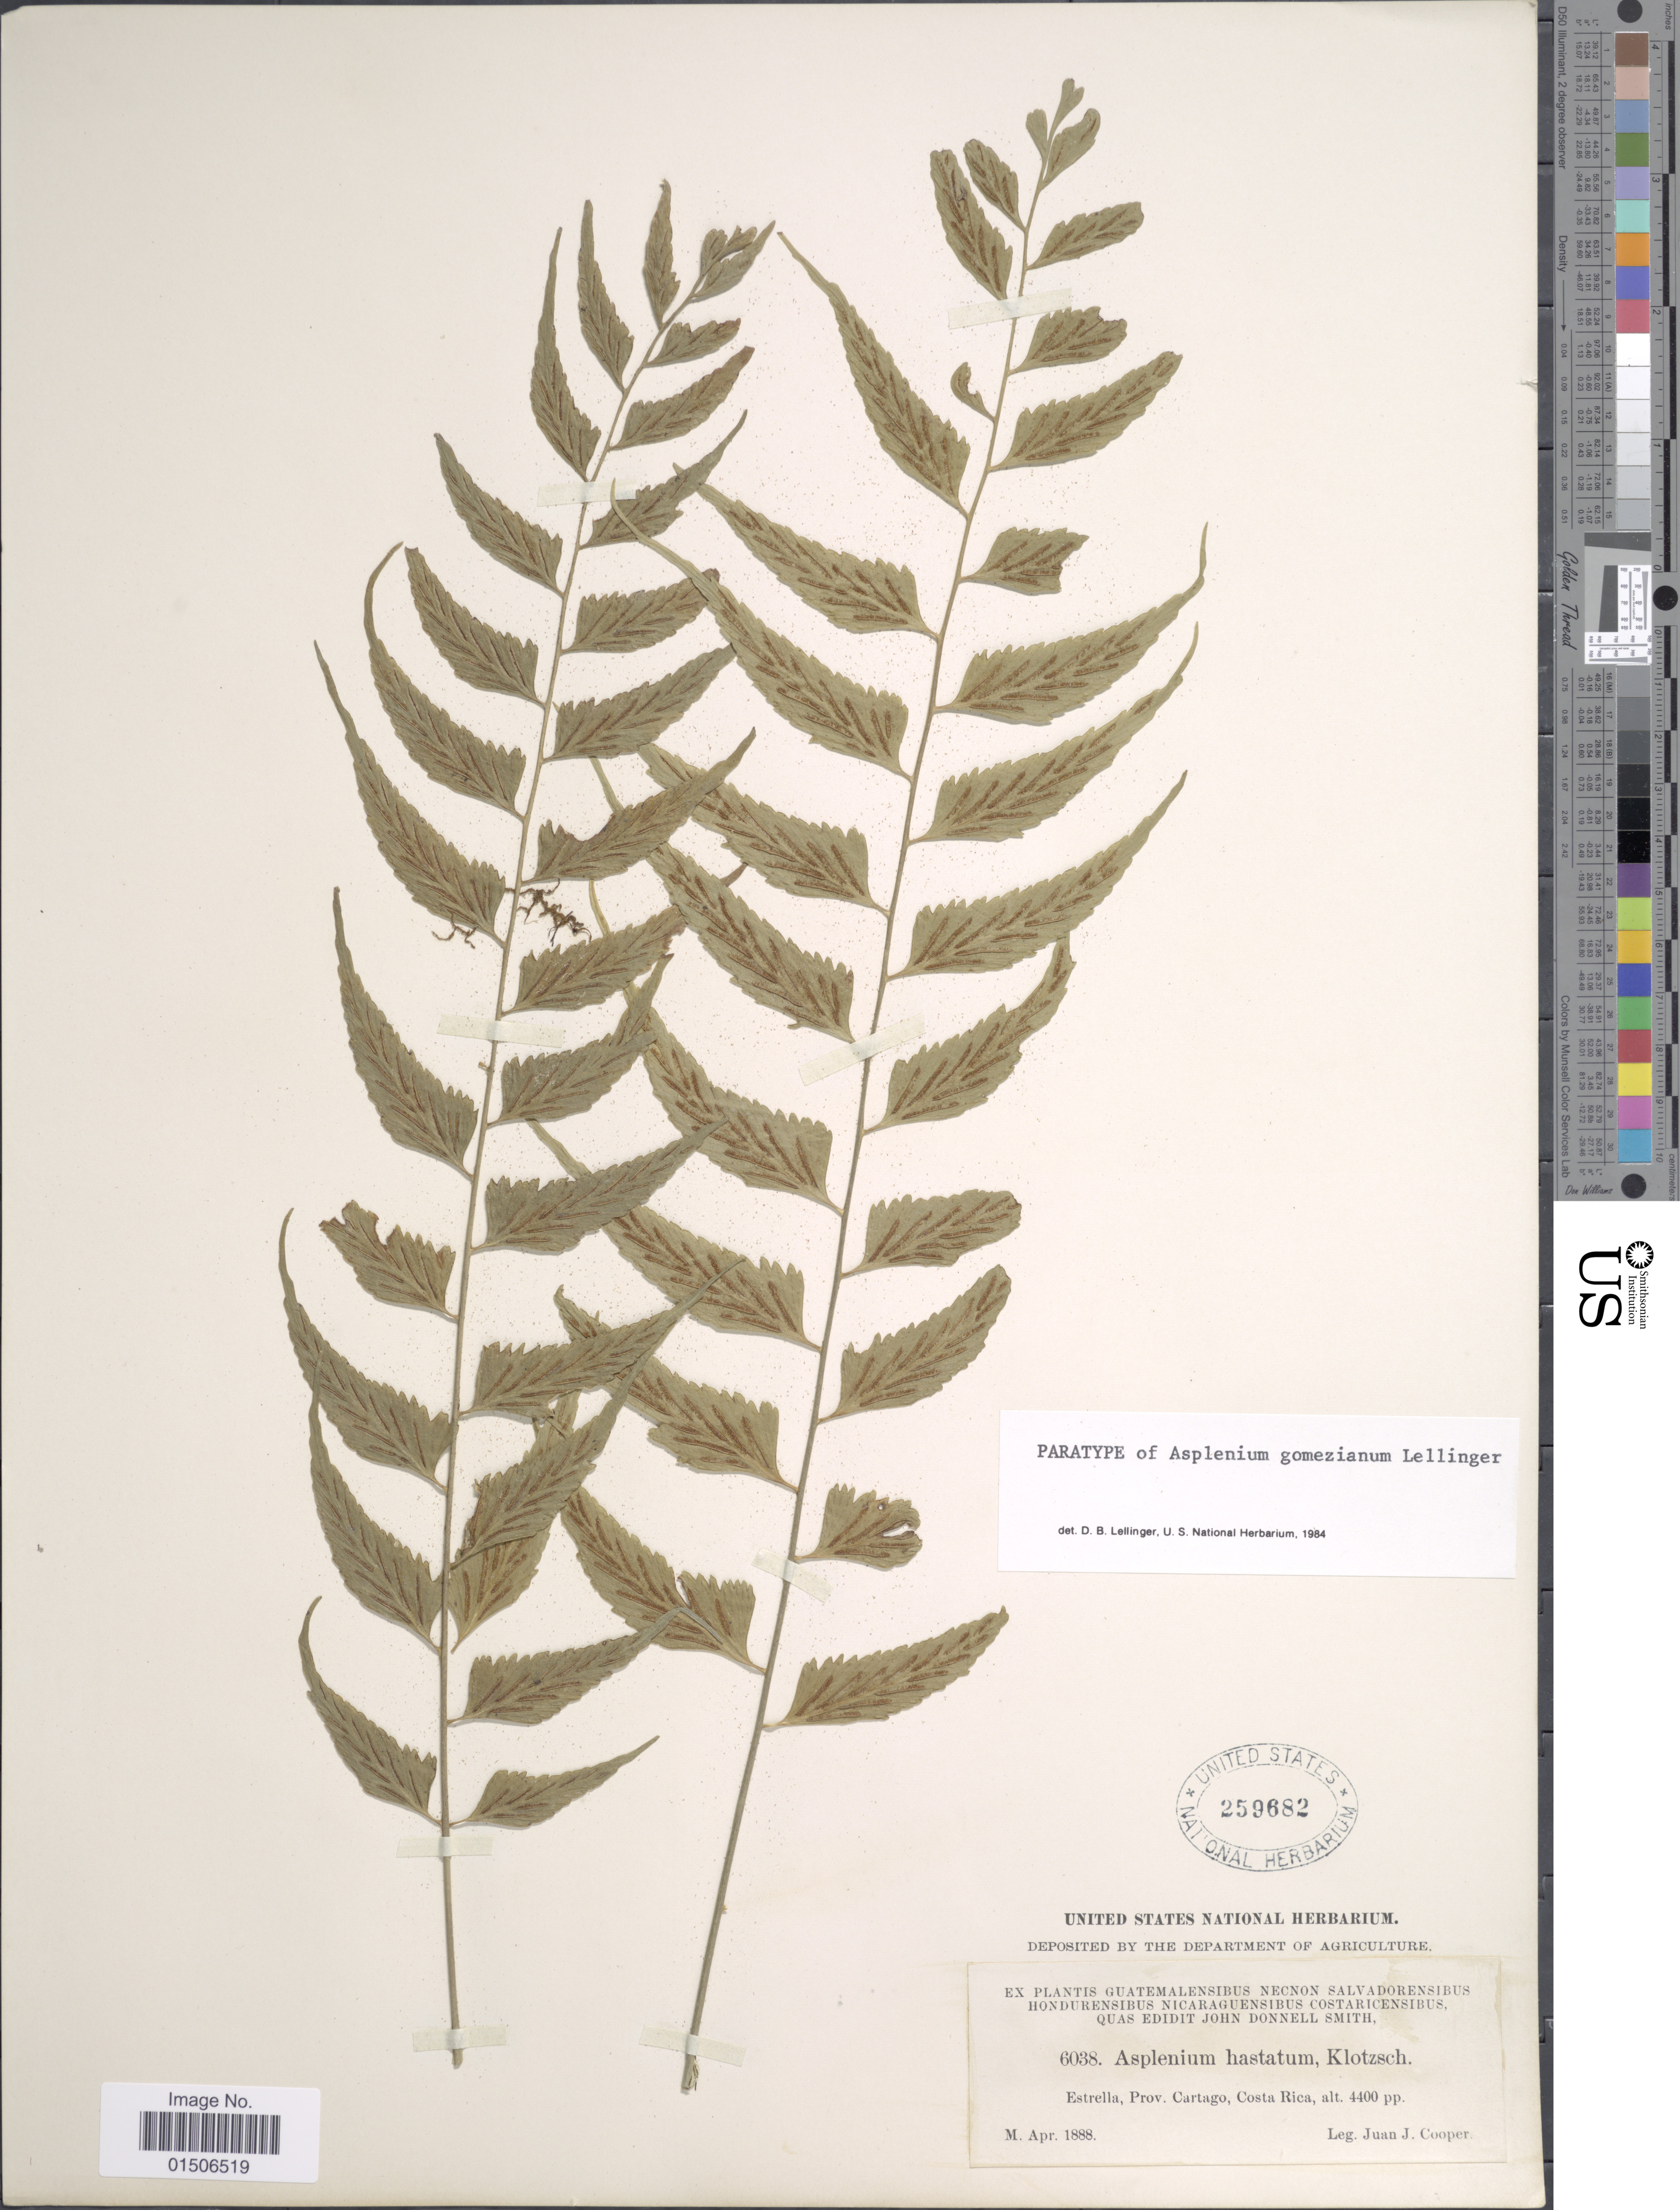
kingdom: Plantae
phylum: Tracheophyta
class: Polypodiopsida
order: Polypodiales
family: Aspleniaceae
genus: Asplenium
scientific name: Asplenium gomezianum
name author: Lellinger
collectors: J. J. Cooper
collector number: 6038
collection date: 1888-04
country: Costa Rica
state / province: Cartago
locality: Estrella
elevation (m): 1341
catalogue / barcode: US 259682